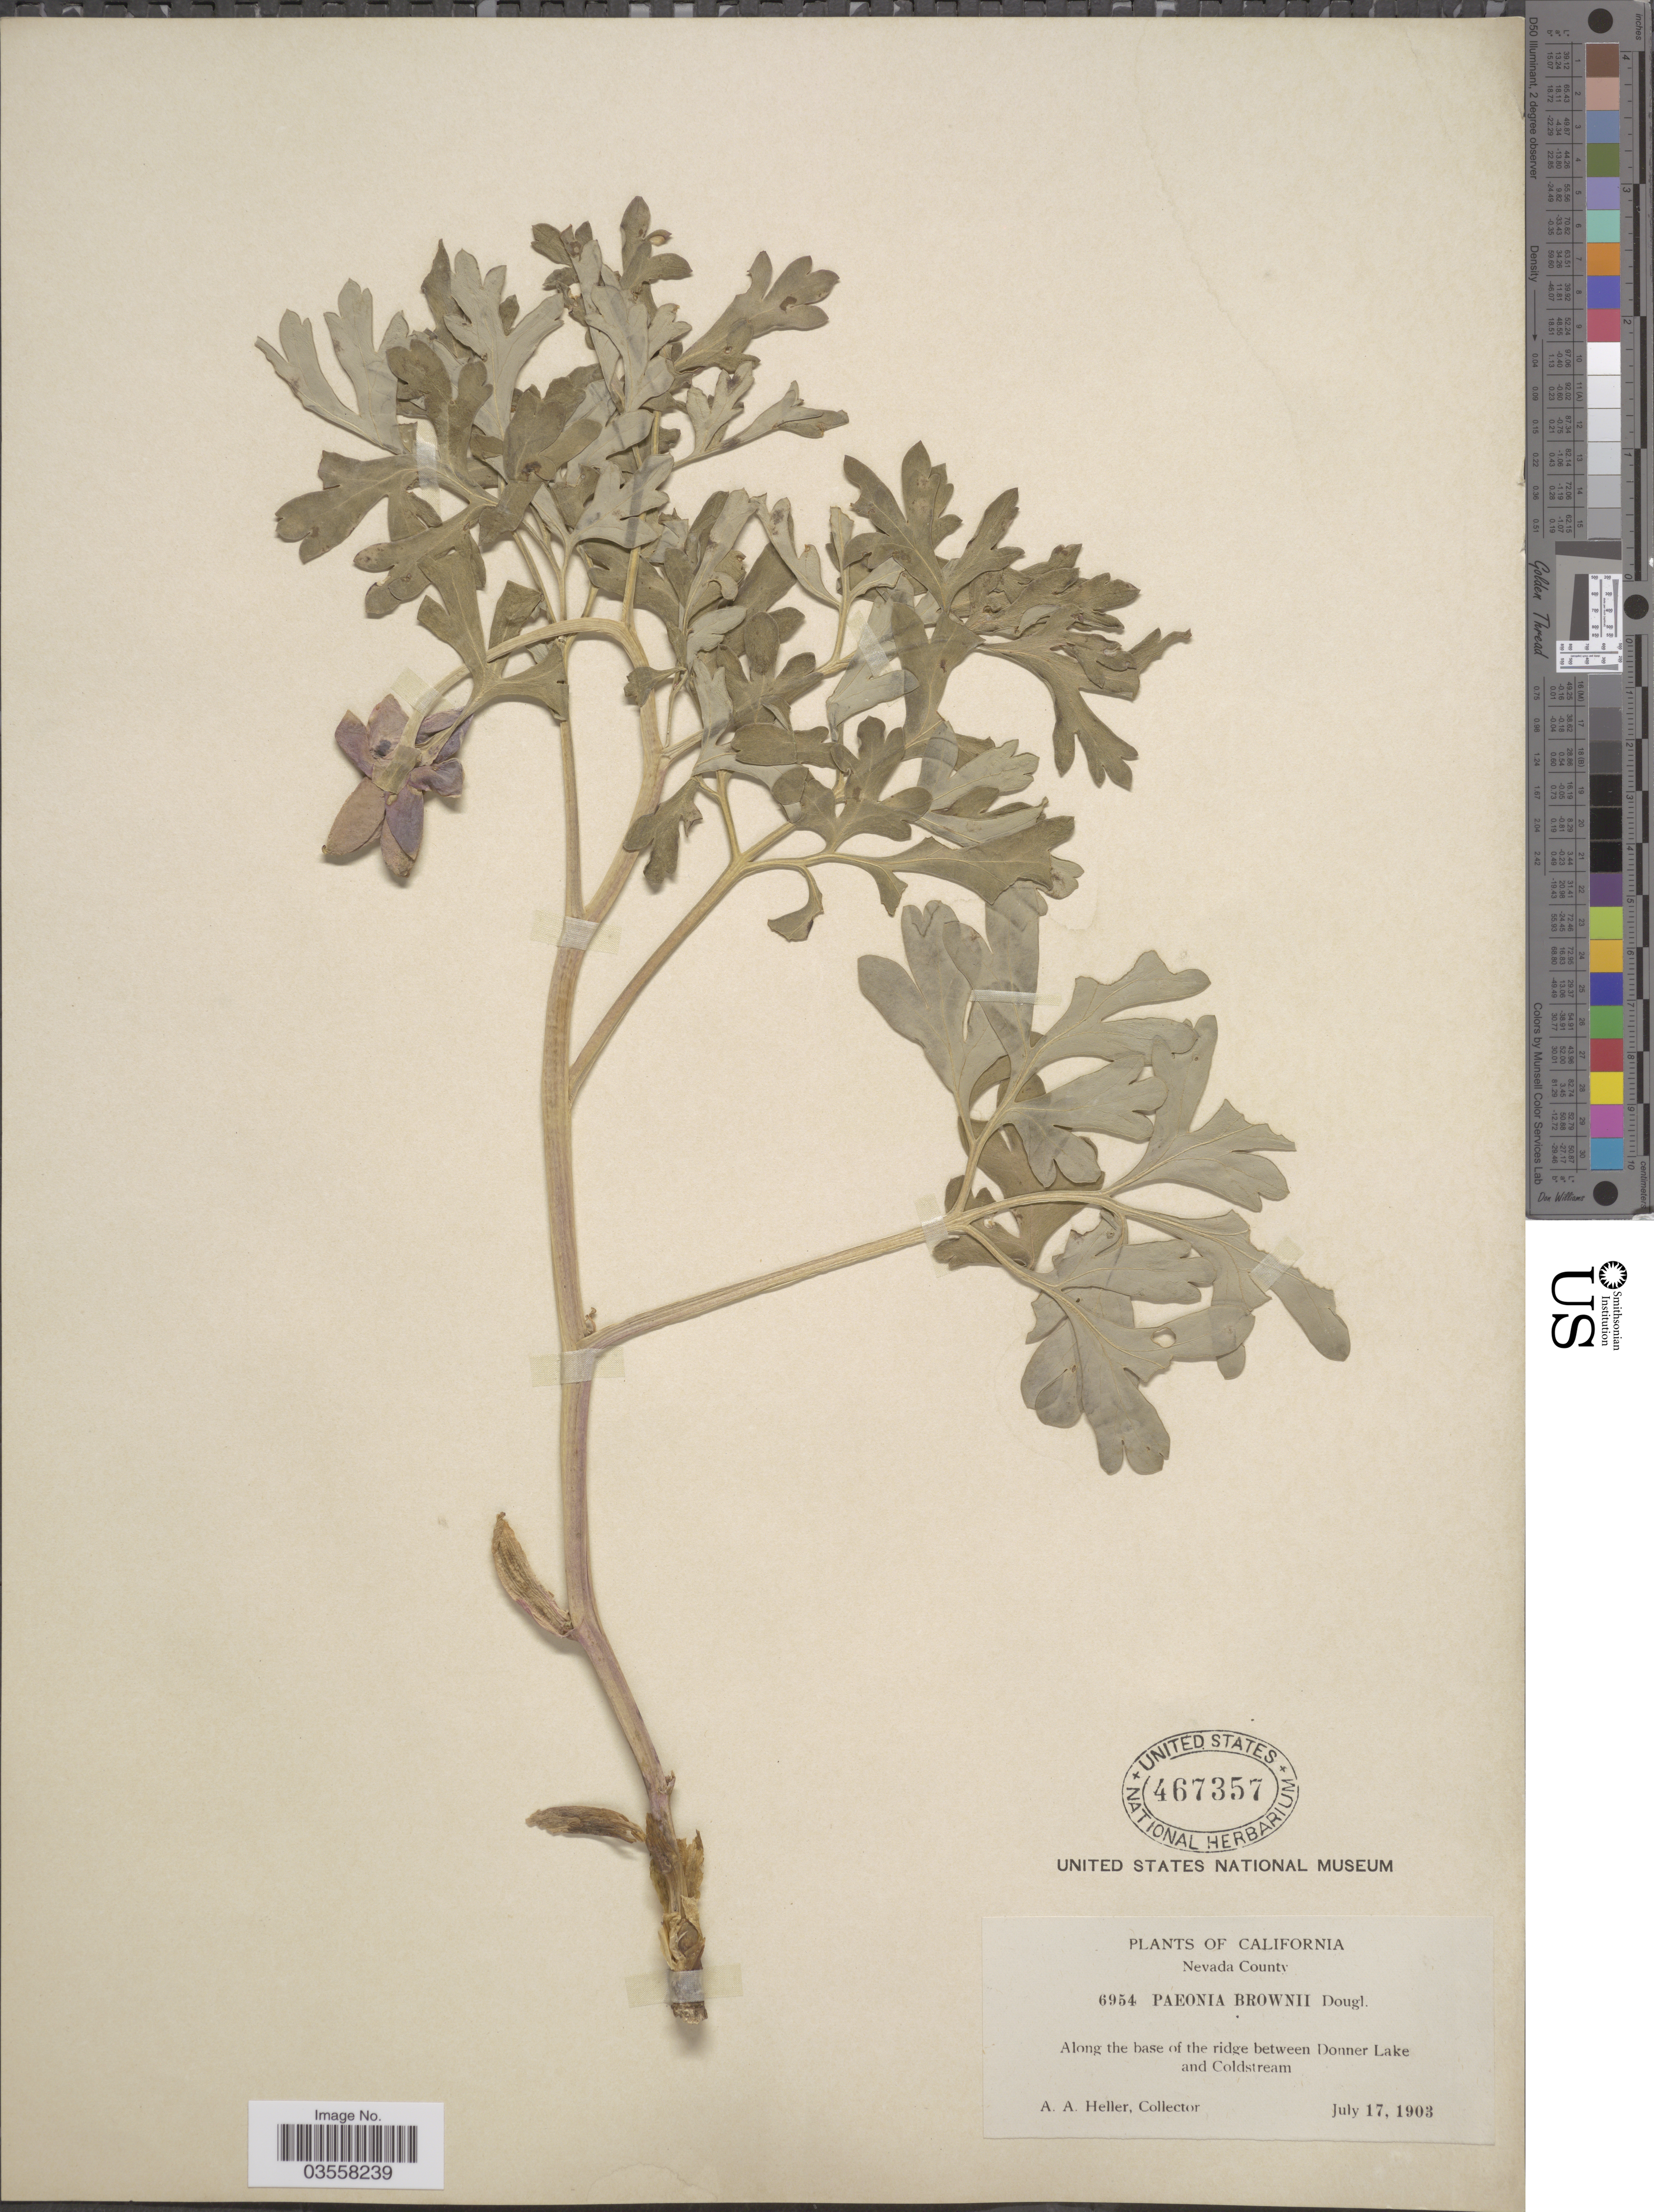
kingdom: Plantae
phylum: Tracheophyta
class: Magnoliopsida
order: Saxifragales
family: Paeoniaceae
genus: Paeonia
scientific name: Paeonia brownii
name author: Douglas ex Hook.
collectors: A. A. Heller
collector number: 6954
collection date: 1903-07-17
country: United States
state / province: California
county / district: Nevada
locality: Nevada County. Along the base of the ridge between Donner Lake and Coldstream.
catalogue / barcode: US 467357